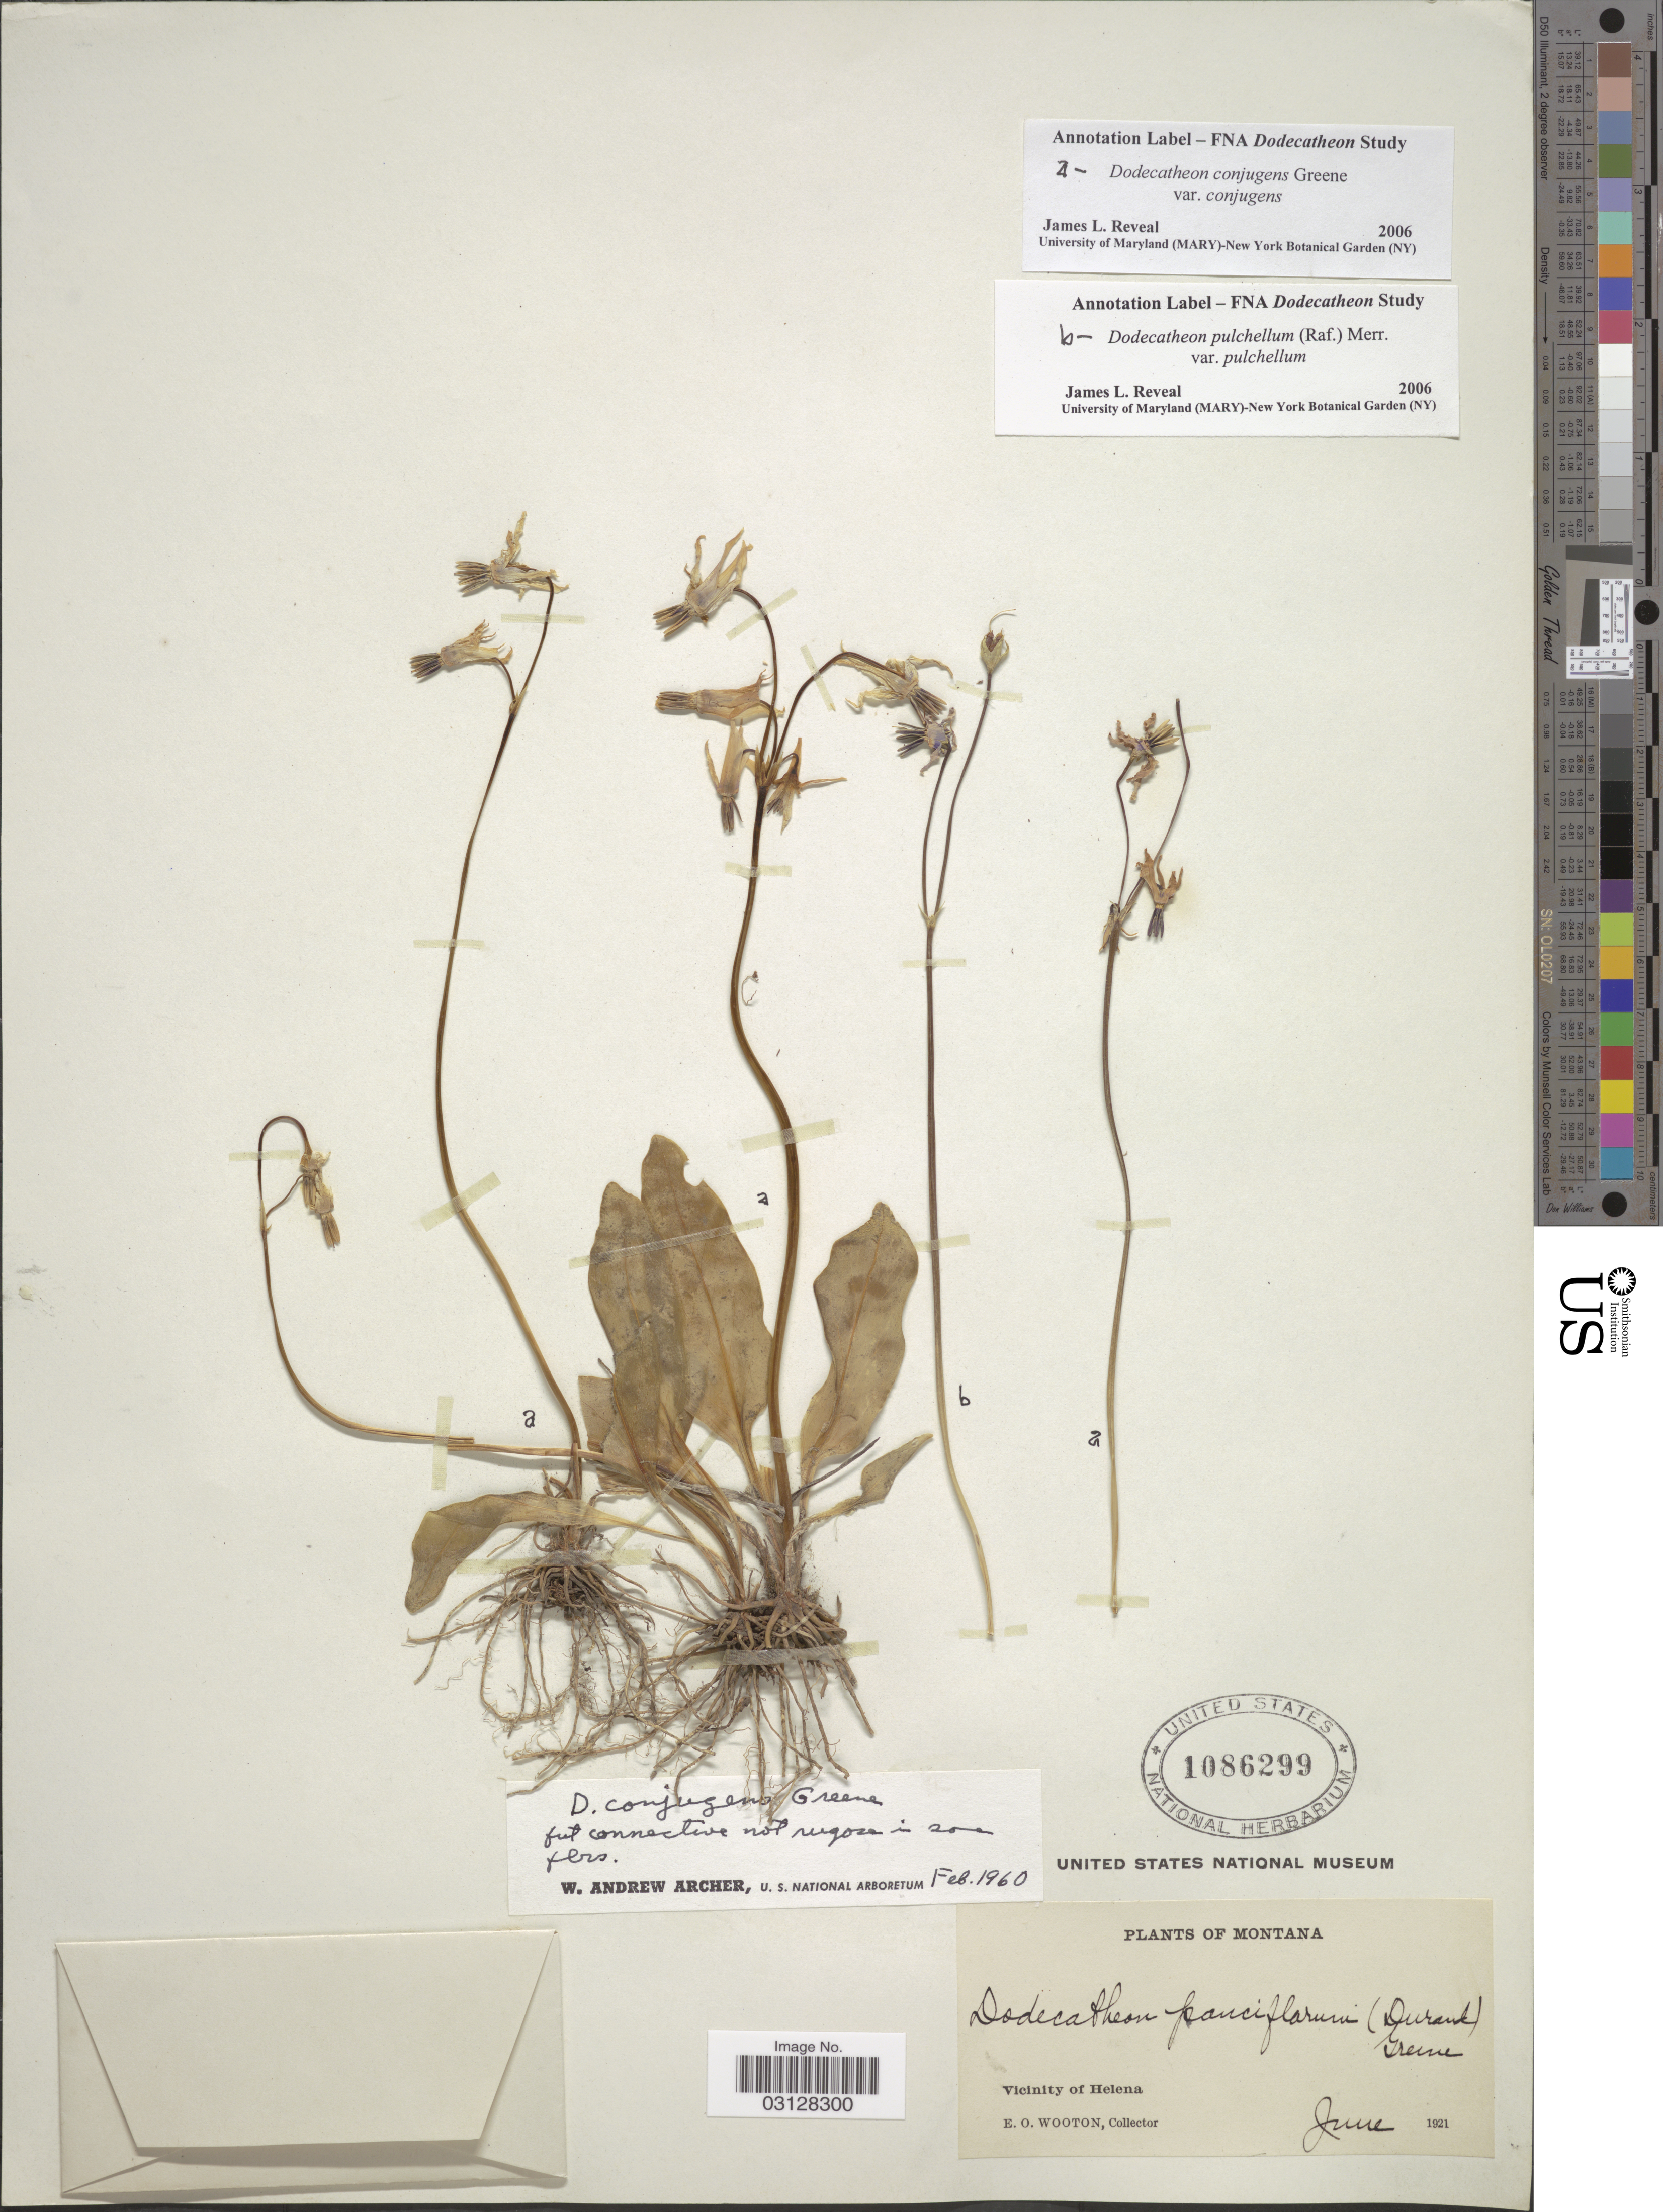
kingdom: Plantae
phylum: Tracheophyta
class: Magnoliopsida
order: Ericales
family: Primulaceae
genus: Dodecatheon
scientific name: Dodecatheon conjugens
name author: Greene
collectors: E. O. Wooton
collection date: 1921-06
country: United States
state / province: Montana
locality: Vicinity of Helena.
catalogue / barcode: US 1086299